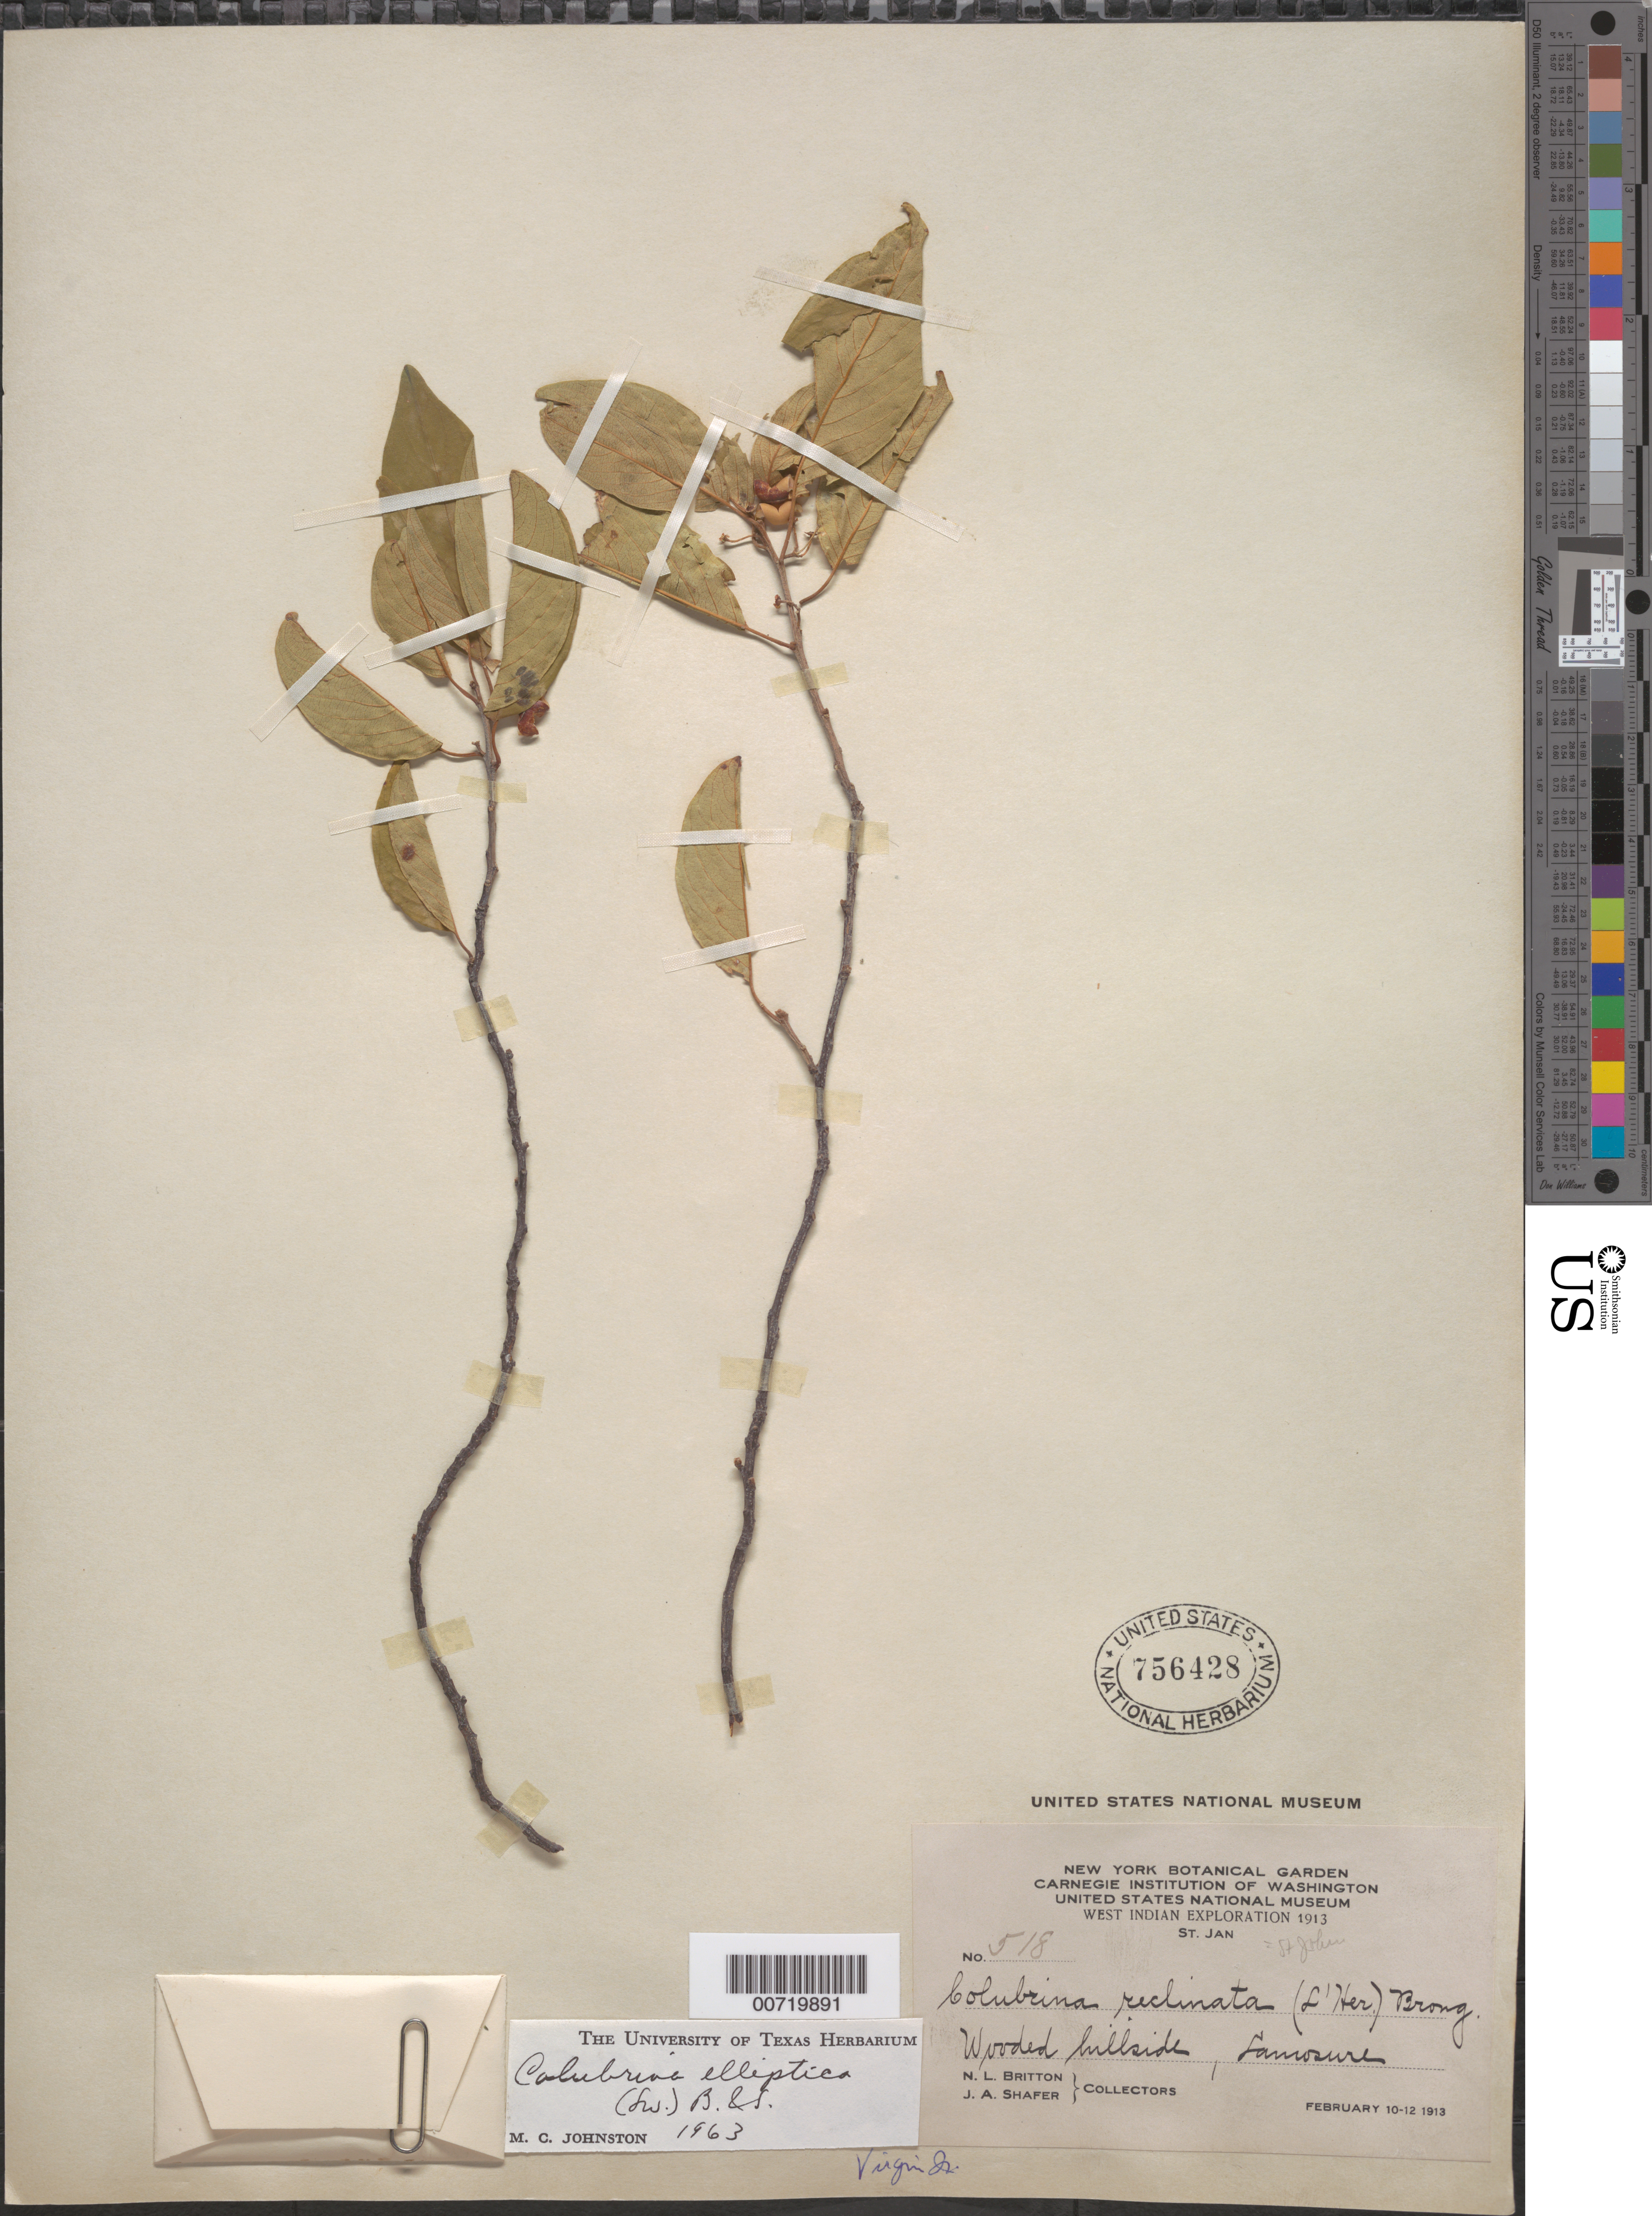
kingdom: Plantae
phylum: Tracheophyta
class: Magnoliopsida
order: Rosales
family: Rhamnaceae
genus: Colubrina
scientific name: Colubrina elliptica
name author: (Sw.) Brizicky & W.L. Stern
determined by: Johnston, Marshall C.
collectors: N. Britton & J. A. Shafer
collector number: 518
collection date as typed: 10 Feb 1913 to 12 Feb 1913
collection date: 1913-02-10/1913-02-12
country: U.S. Virgin Islands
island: St. John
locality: St. John; Lameshur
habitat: Wooded hillside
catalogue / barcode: US 756428